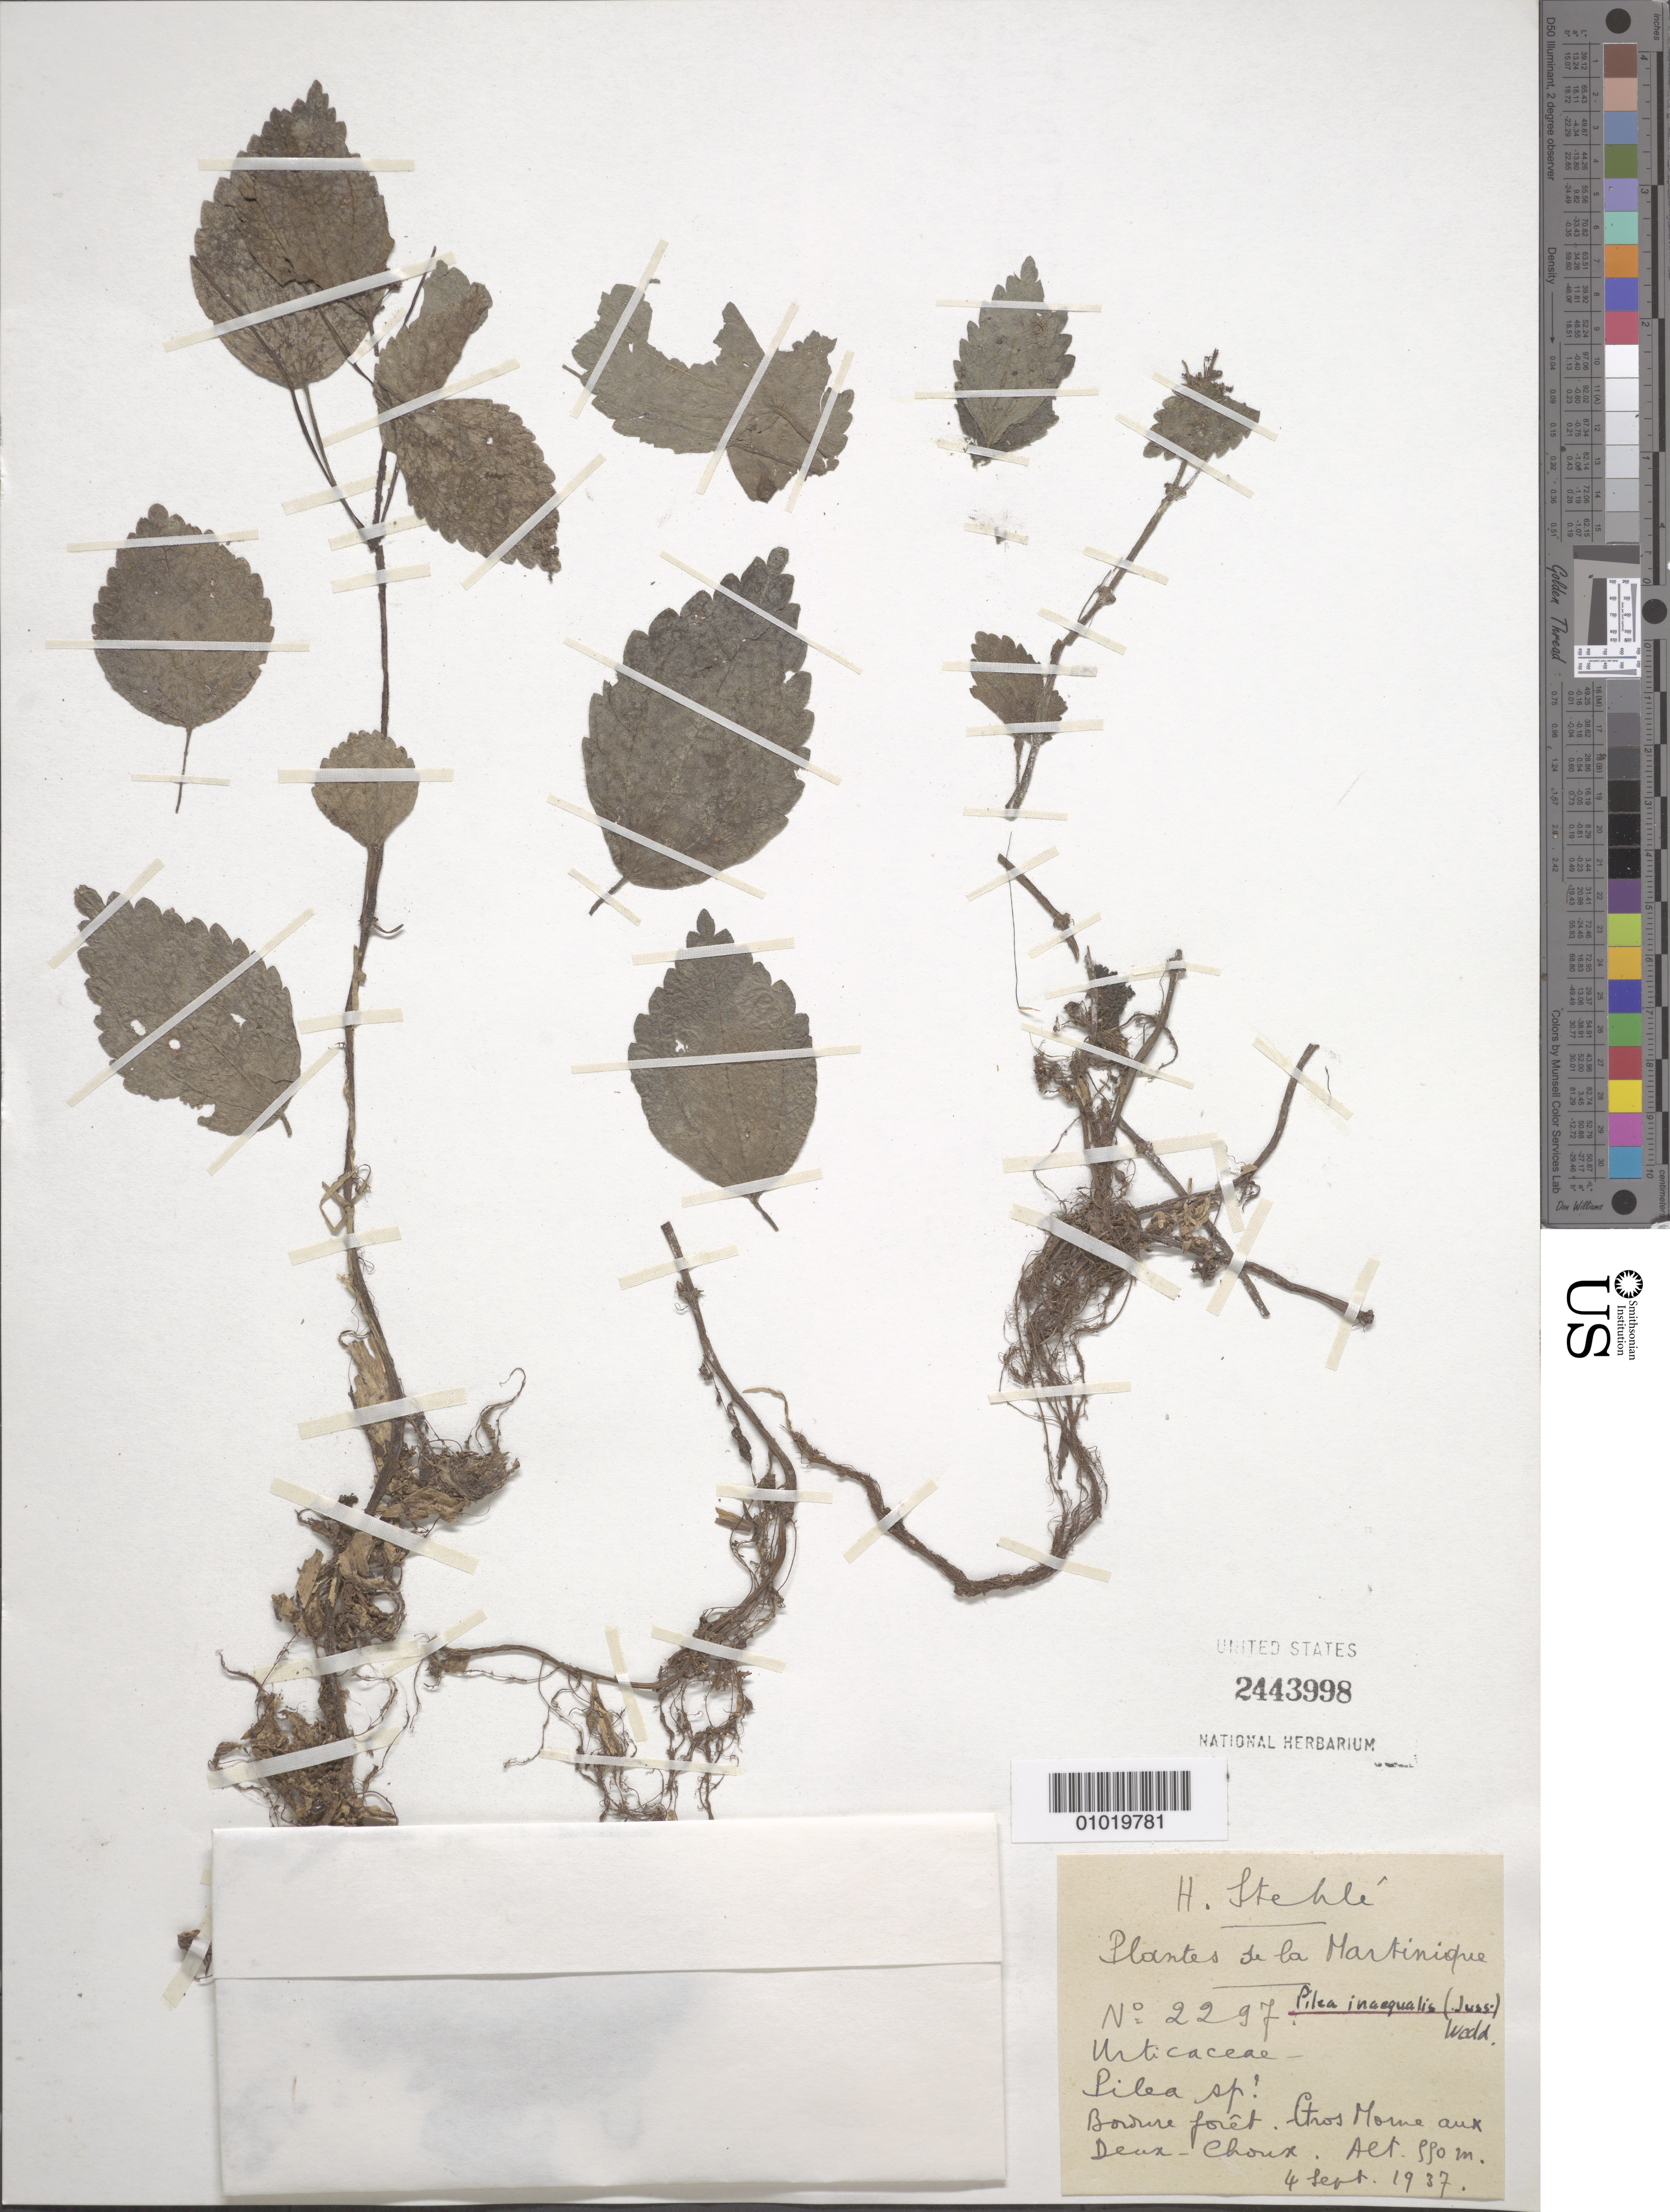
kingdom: Plantae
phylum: Tracheophyta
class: Magnoliopsida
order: Rosales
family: Urticaceae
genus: Pilea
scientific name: Pilea inaequalis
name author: (Juss. ex Poir.) Wedd.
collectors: H. Stehlé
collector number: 2297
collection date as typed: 04 Sep 1937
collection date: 1937-09-04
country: Martinique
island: Martinique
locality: Gros Morne aux Deux Choux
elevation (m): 550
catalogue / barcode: US 2443998